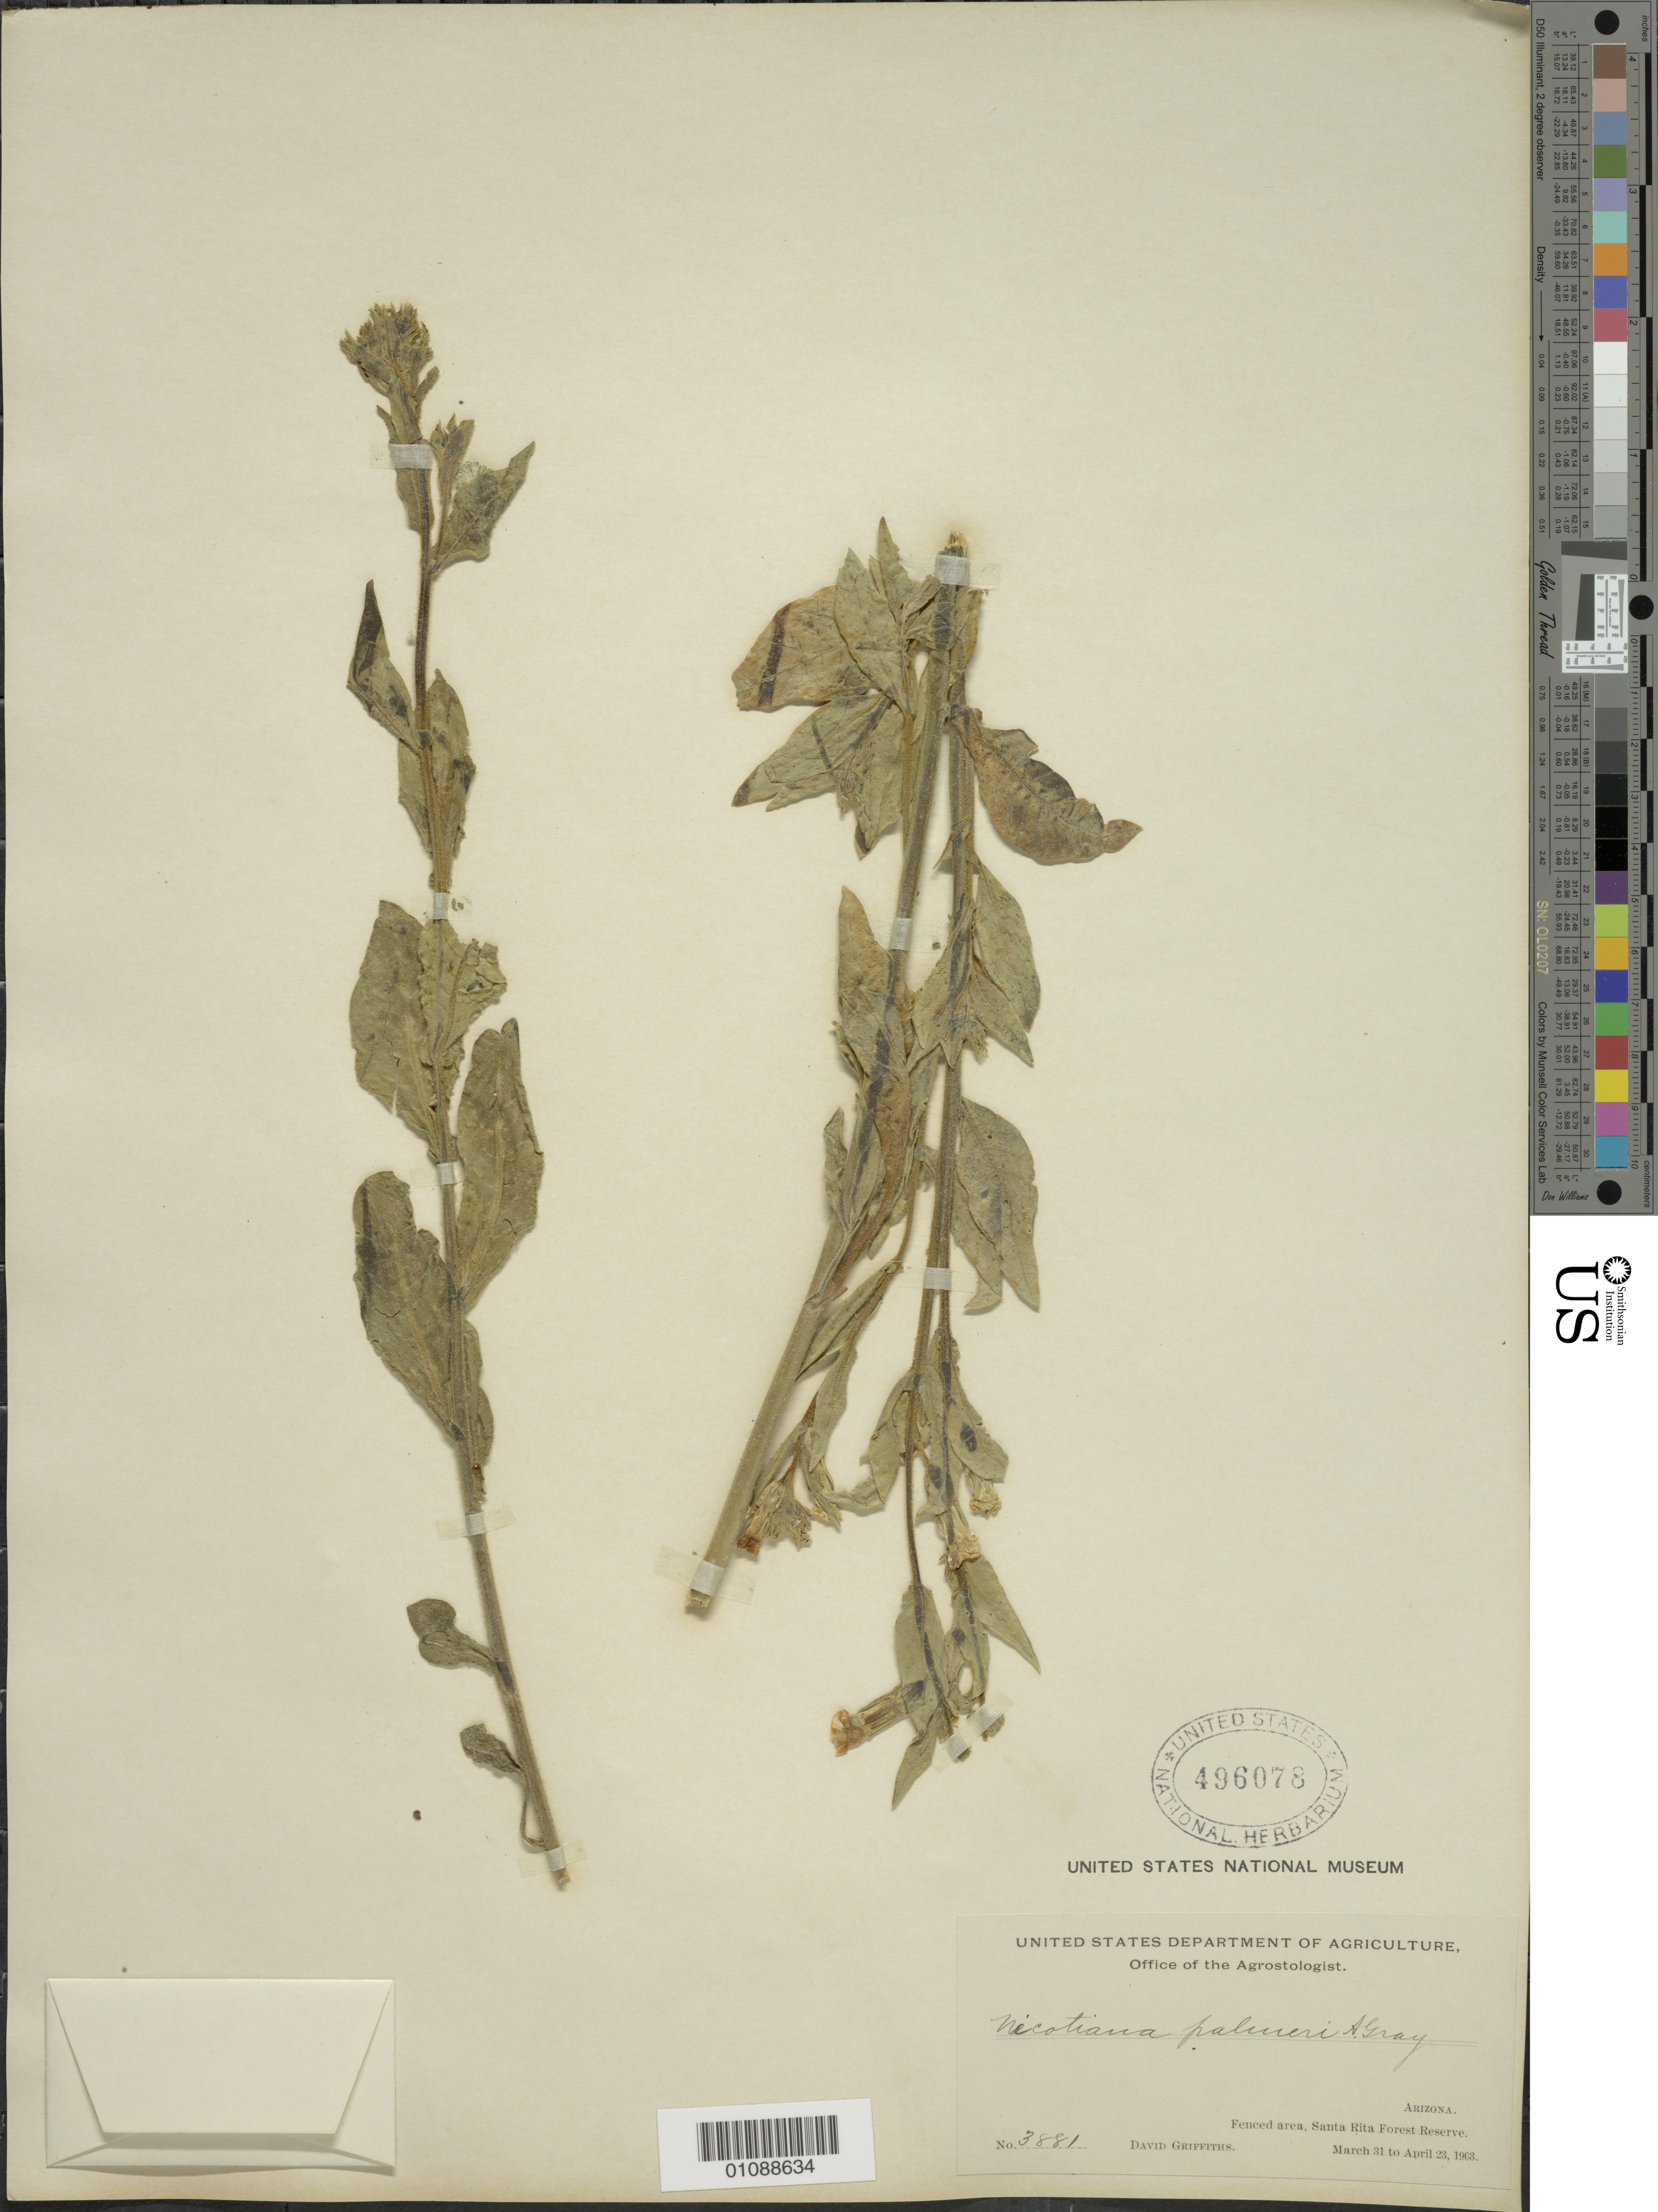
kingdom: Plantae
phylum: Tracheophyta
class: Magnoliopsida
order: Solanales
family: Solanaceae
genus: Nicotiana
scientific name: Nicotiana trigonophylla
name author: Dunal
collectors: D. Griffiths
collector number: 3881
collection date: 1903-03-31/1903-04-23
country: United States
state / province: Arizona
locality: Fenced area, Santa Rita Forest Reserve.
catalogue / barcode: US 496078